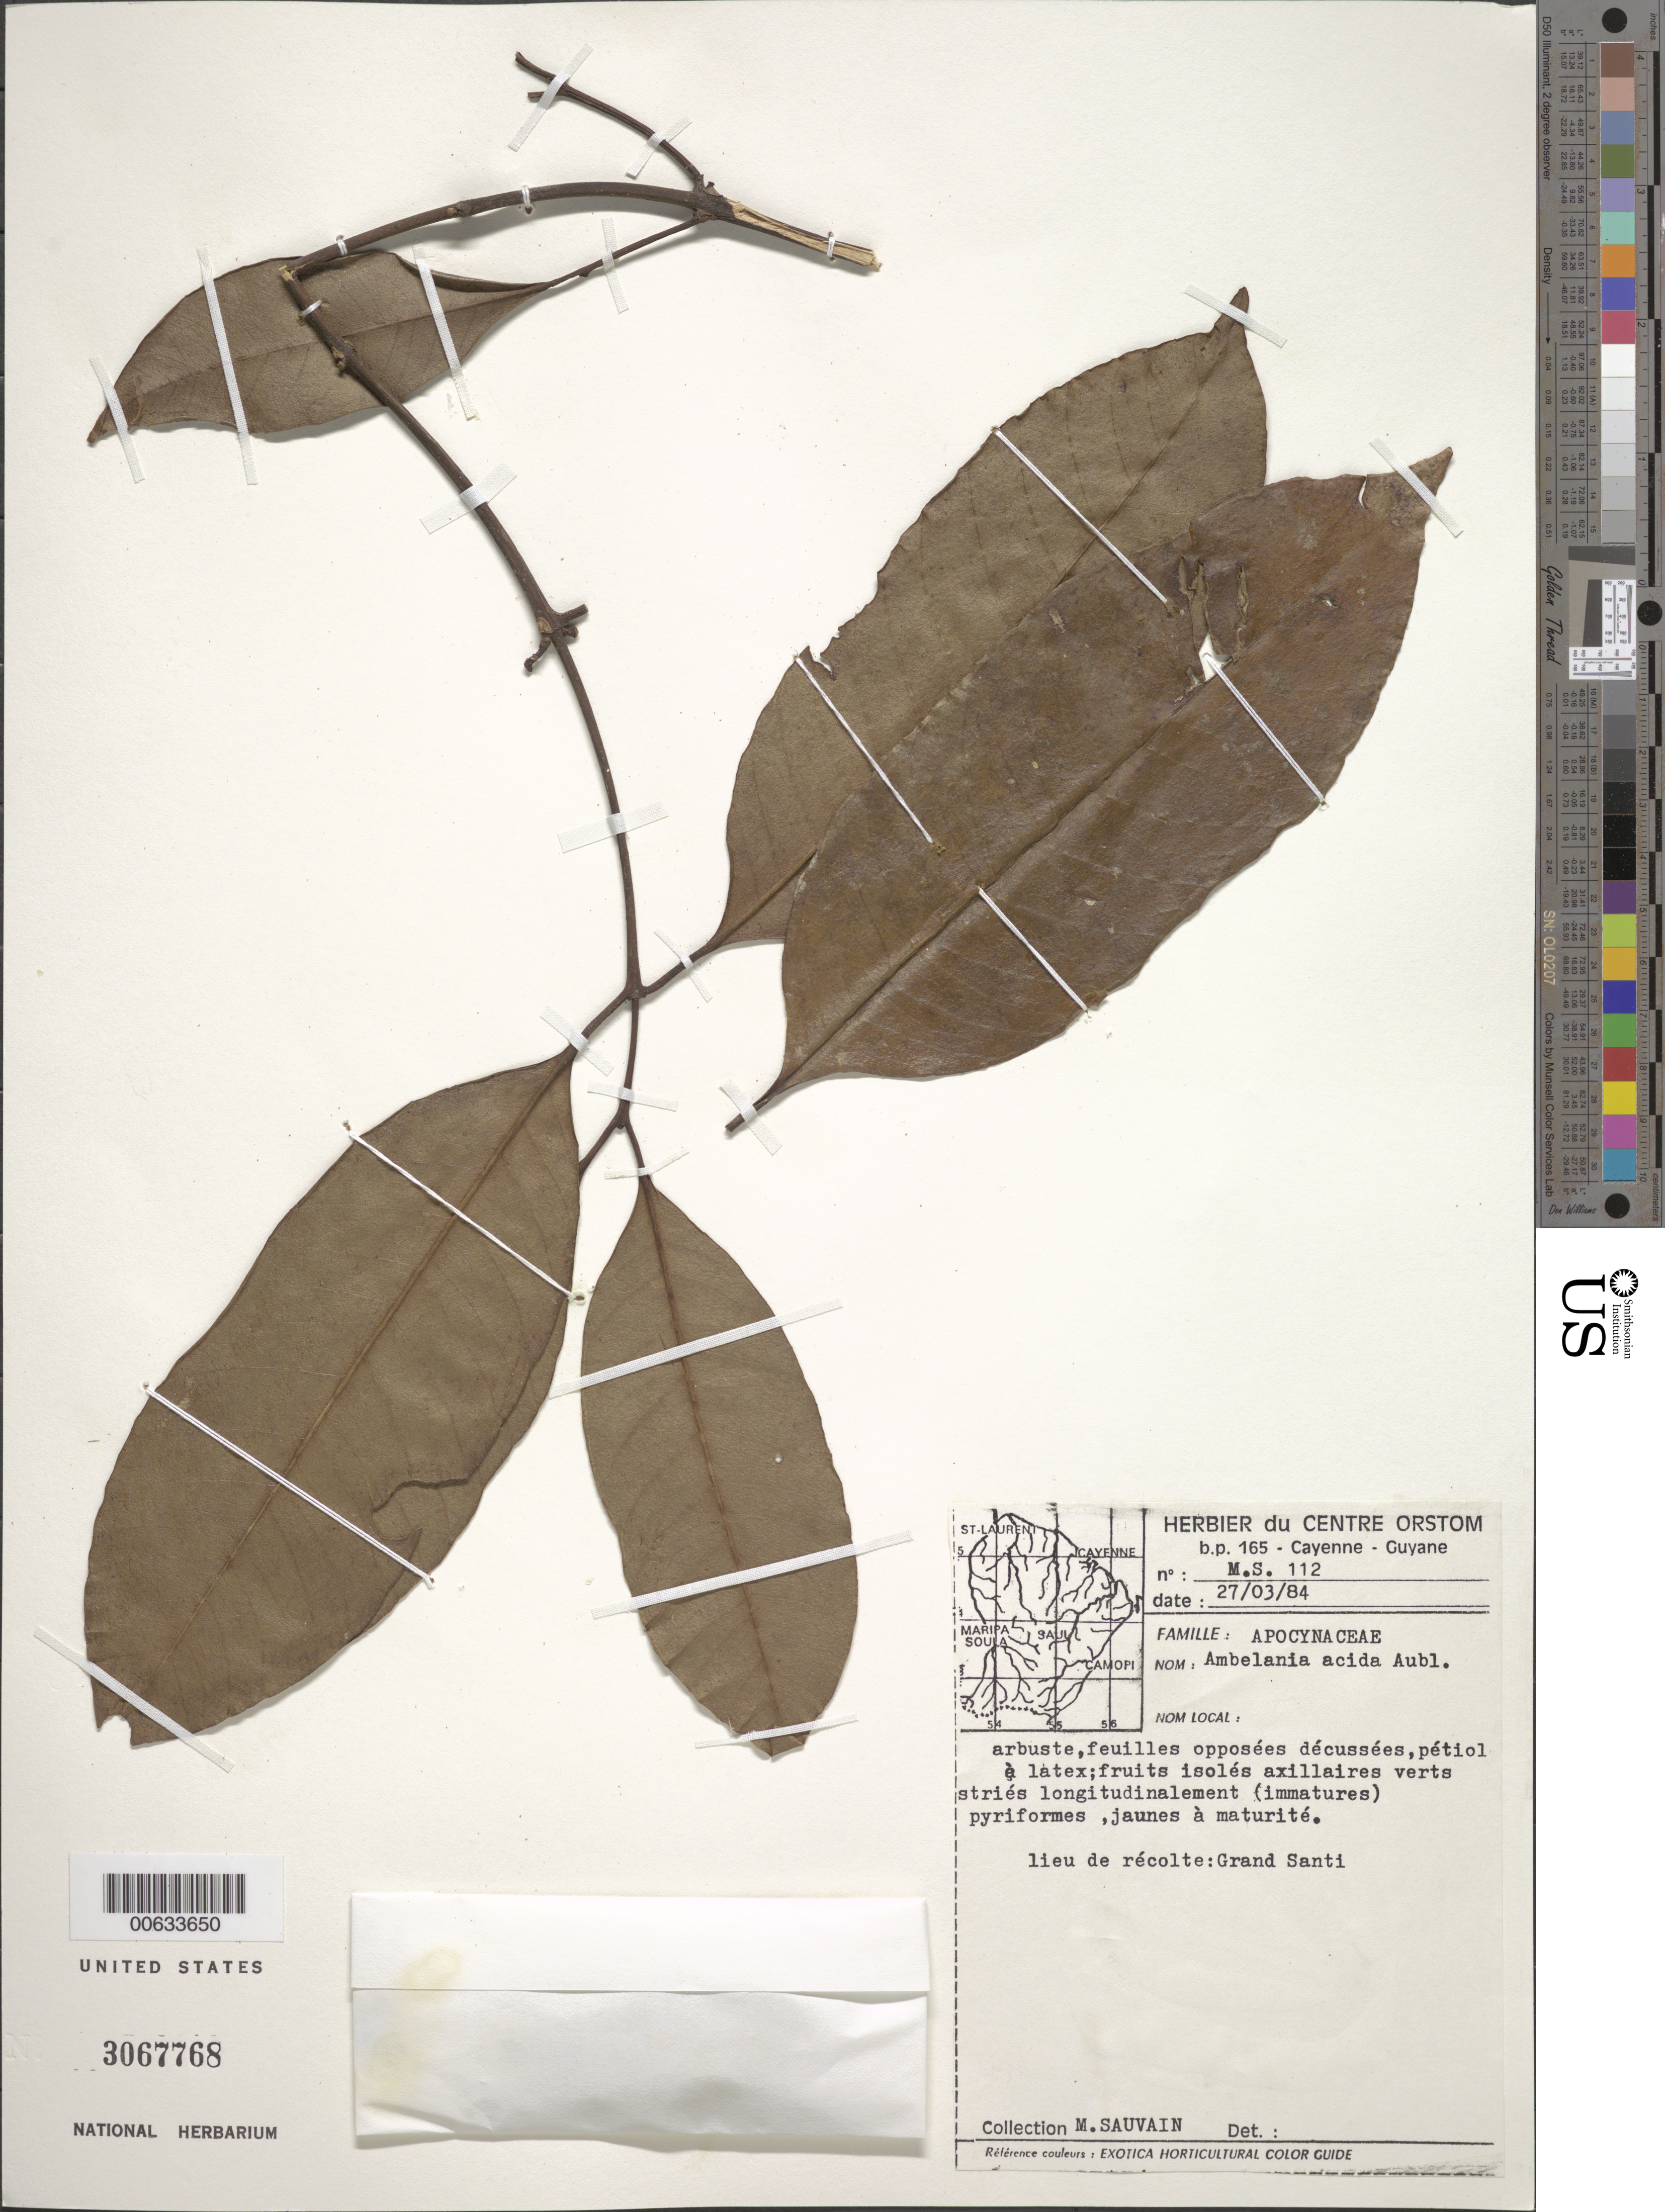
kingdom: Plantae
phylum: Tracheophyta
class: Magnoliopsida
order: Gentianales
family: Apocynaceae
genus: Ambelania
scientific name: Ambelania acida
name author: Aubl.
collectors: M. Sauvain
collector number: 112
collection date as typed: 27-Mar-84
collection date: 1984-03-27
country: French Guiana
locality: Grand Santi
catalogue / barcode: US 3067768